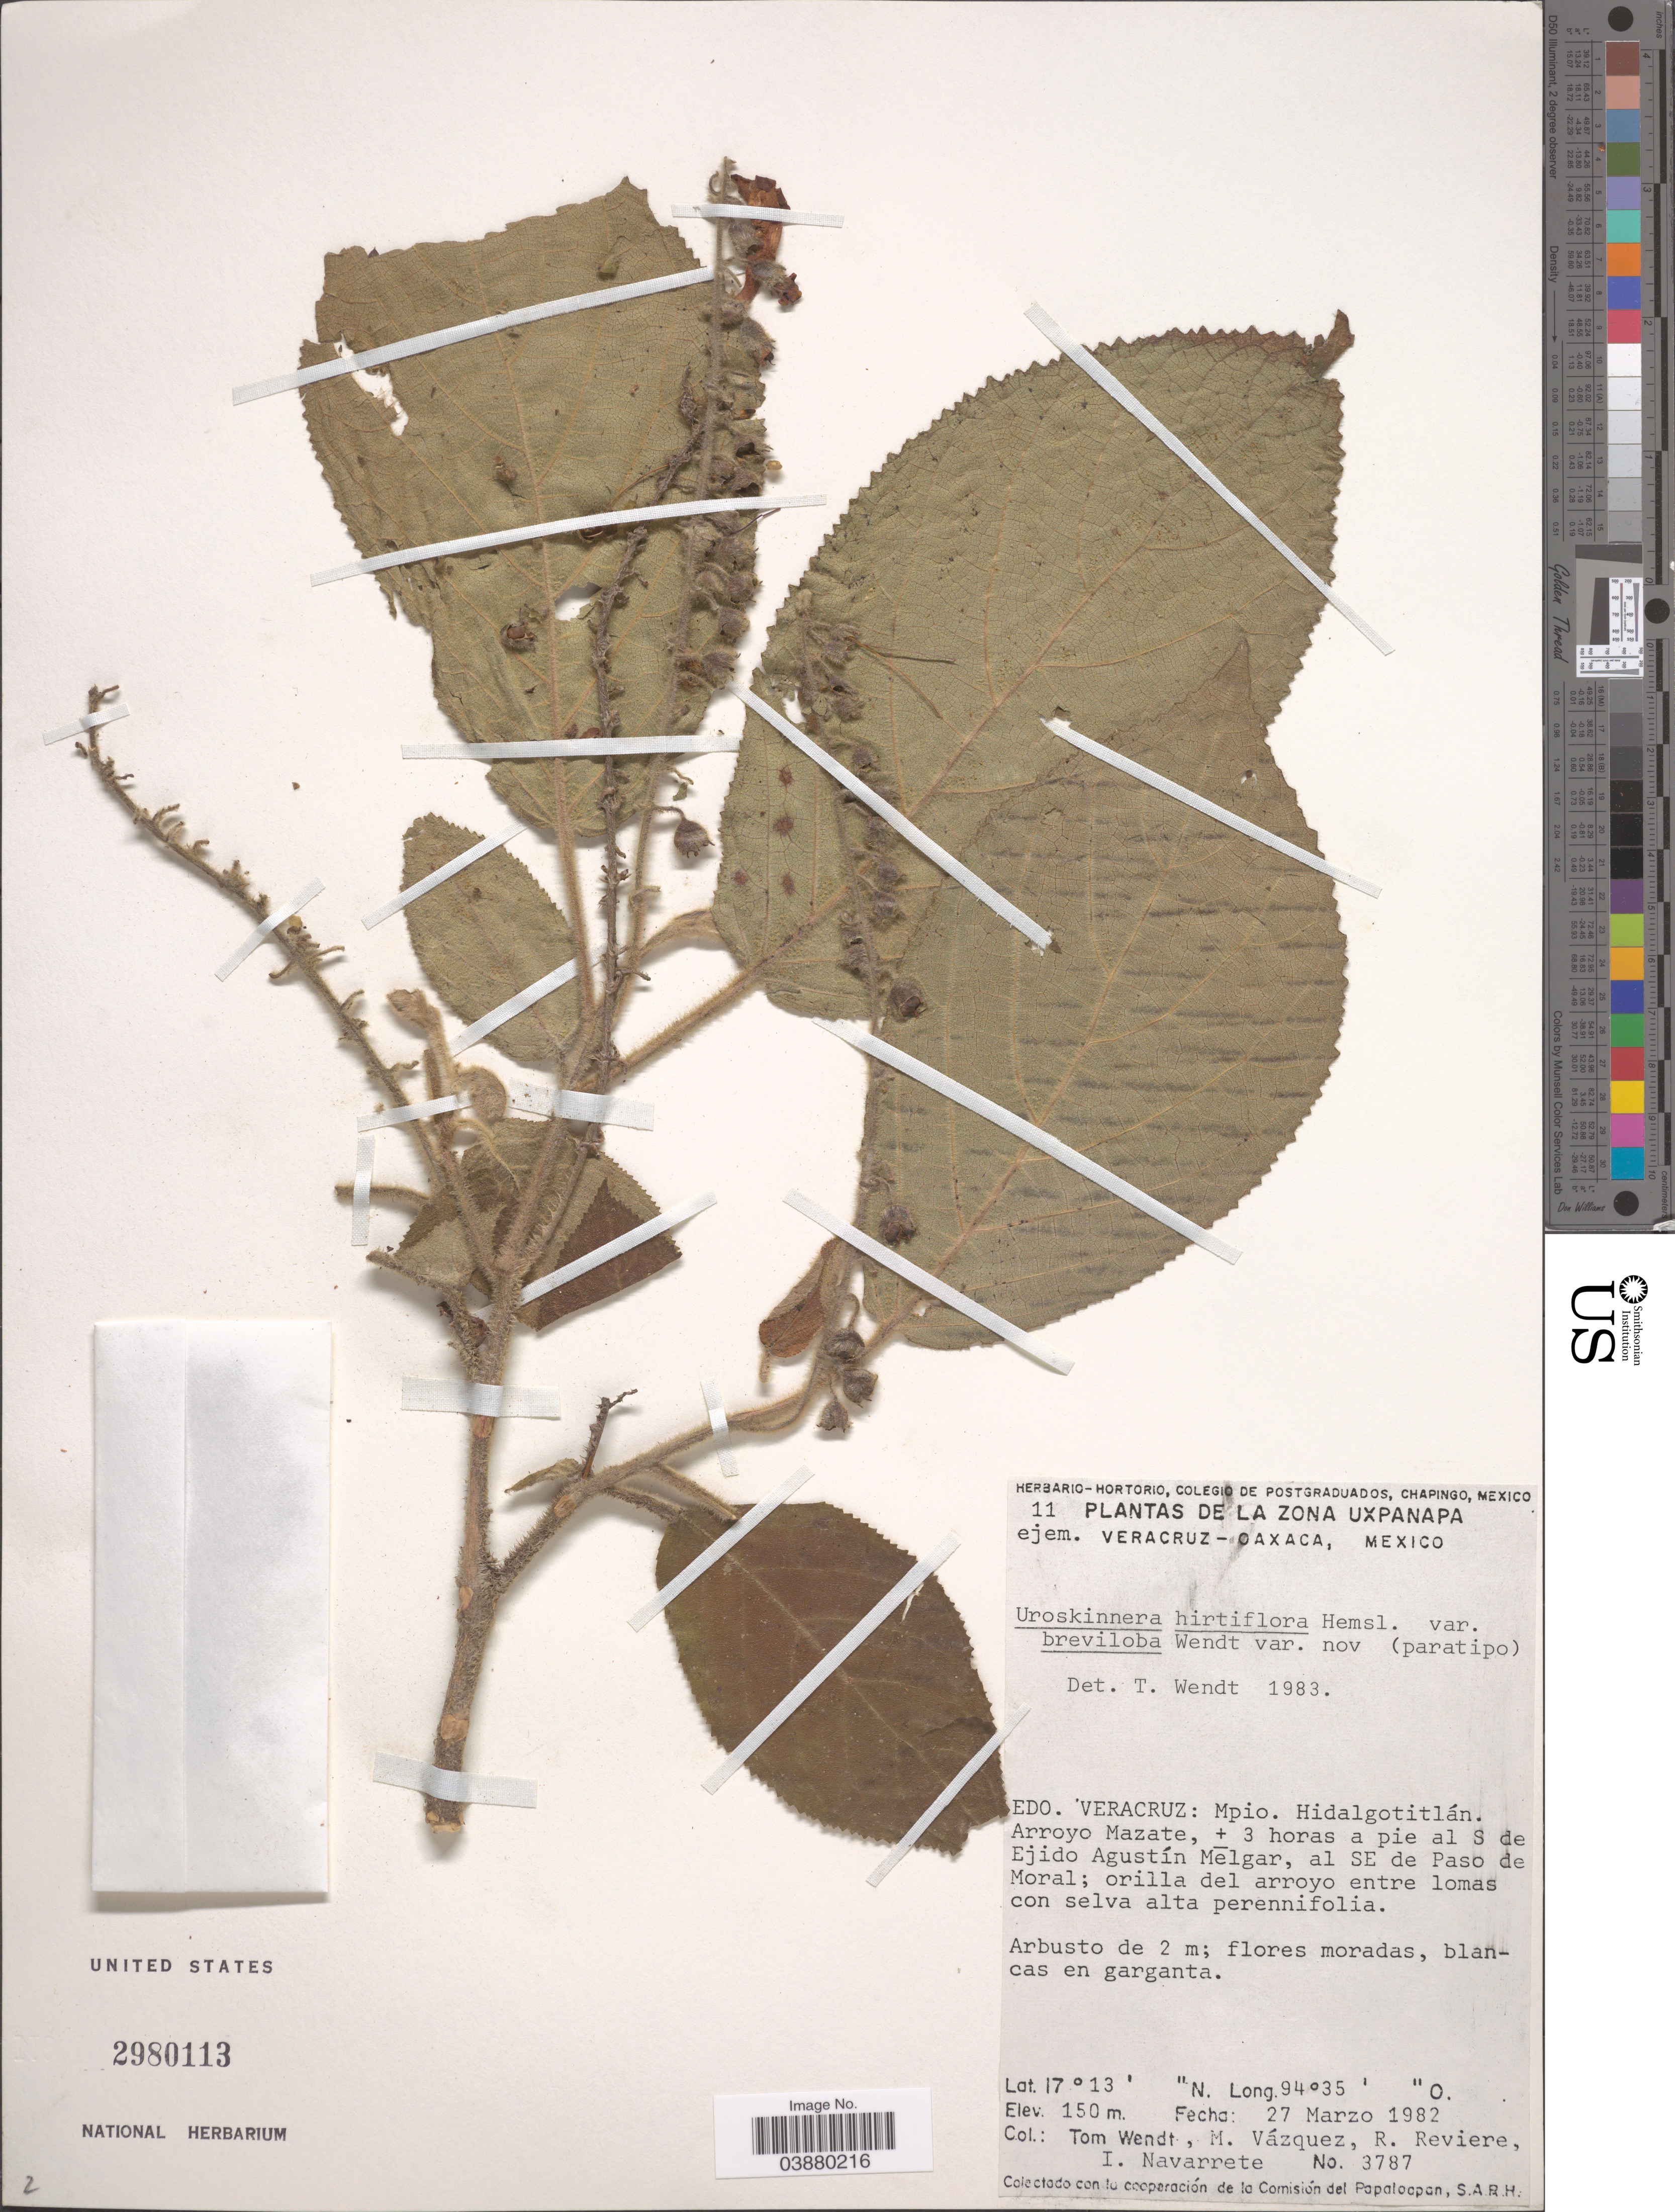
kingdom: Plantae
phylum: Tracheophyta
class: Magnoliopsida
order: Lamiales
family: Plantaginaceae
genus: Uroskinnera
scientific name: Uroskinnera hirtiflora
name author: Hemsl.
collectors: T. L. Wendt, M. Vázquez, R. Reviere & I. Navarrete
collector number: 3787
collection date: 1982-03-27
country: Mexico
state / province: Veracruz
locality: La Zona Uxpanapa. Edo. Veracruz: Mpio. Hidalgotitlán. Arroyo Mazate, ± 3 horas a pie al S de Ejido Agustín Melgar, al SE de Paso de Moral.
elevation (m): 150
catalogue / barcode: US 2980113